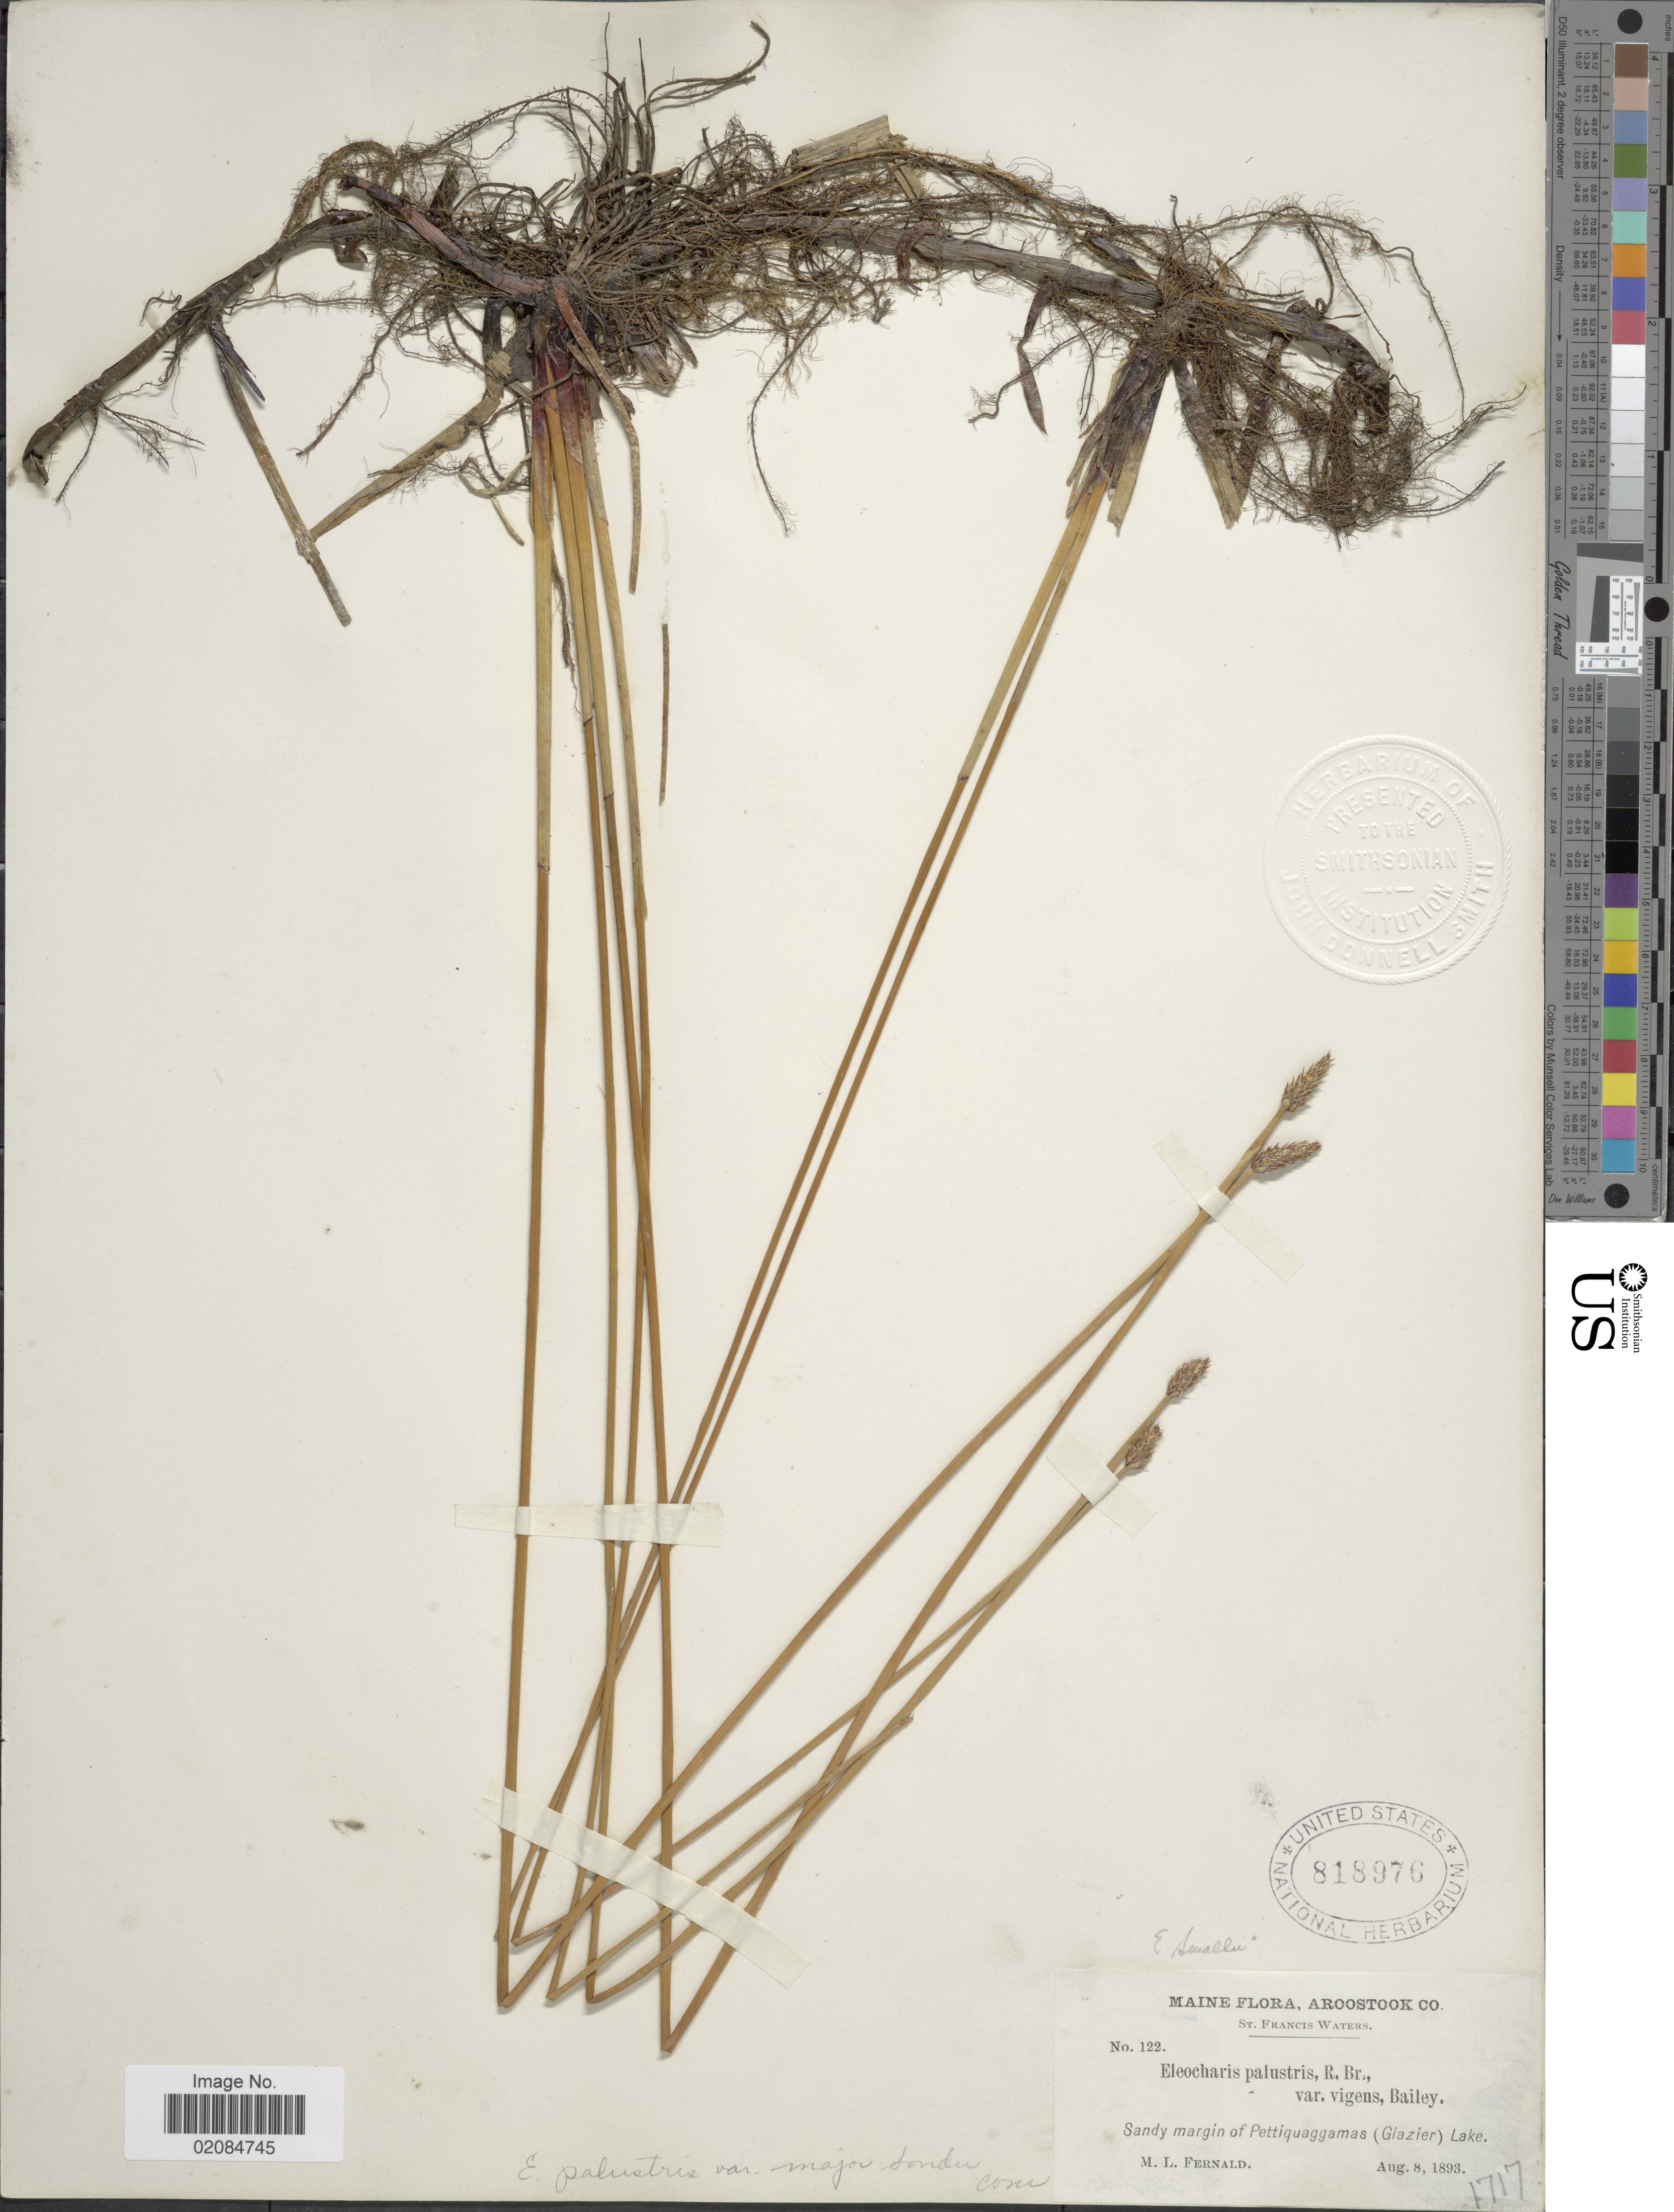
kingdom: Plantae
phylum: Tracheophyta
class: Liliopsida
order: Poales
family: Cyperaceae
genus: Eleocharis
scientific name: Eleocharis palustris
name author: (L.) Roem. & Schult.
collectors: M. L. Fernald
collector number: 122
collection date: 1893-08-08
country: United States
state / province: Maine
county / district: Aroostook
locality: St. Francis Waters. Sandy margin of Pettiquaggamas (Glazier) Lake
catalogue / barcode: US 818976